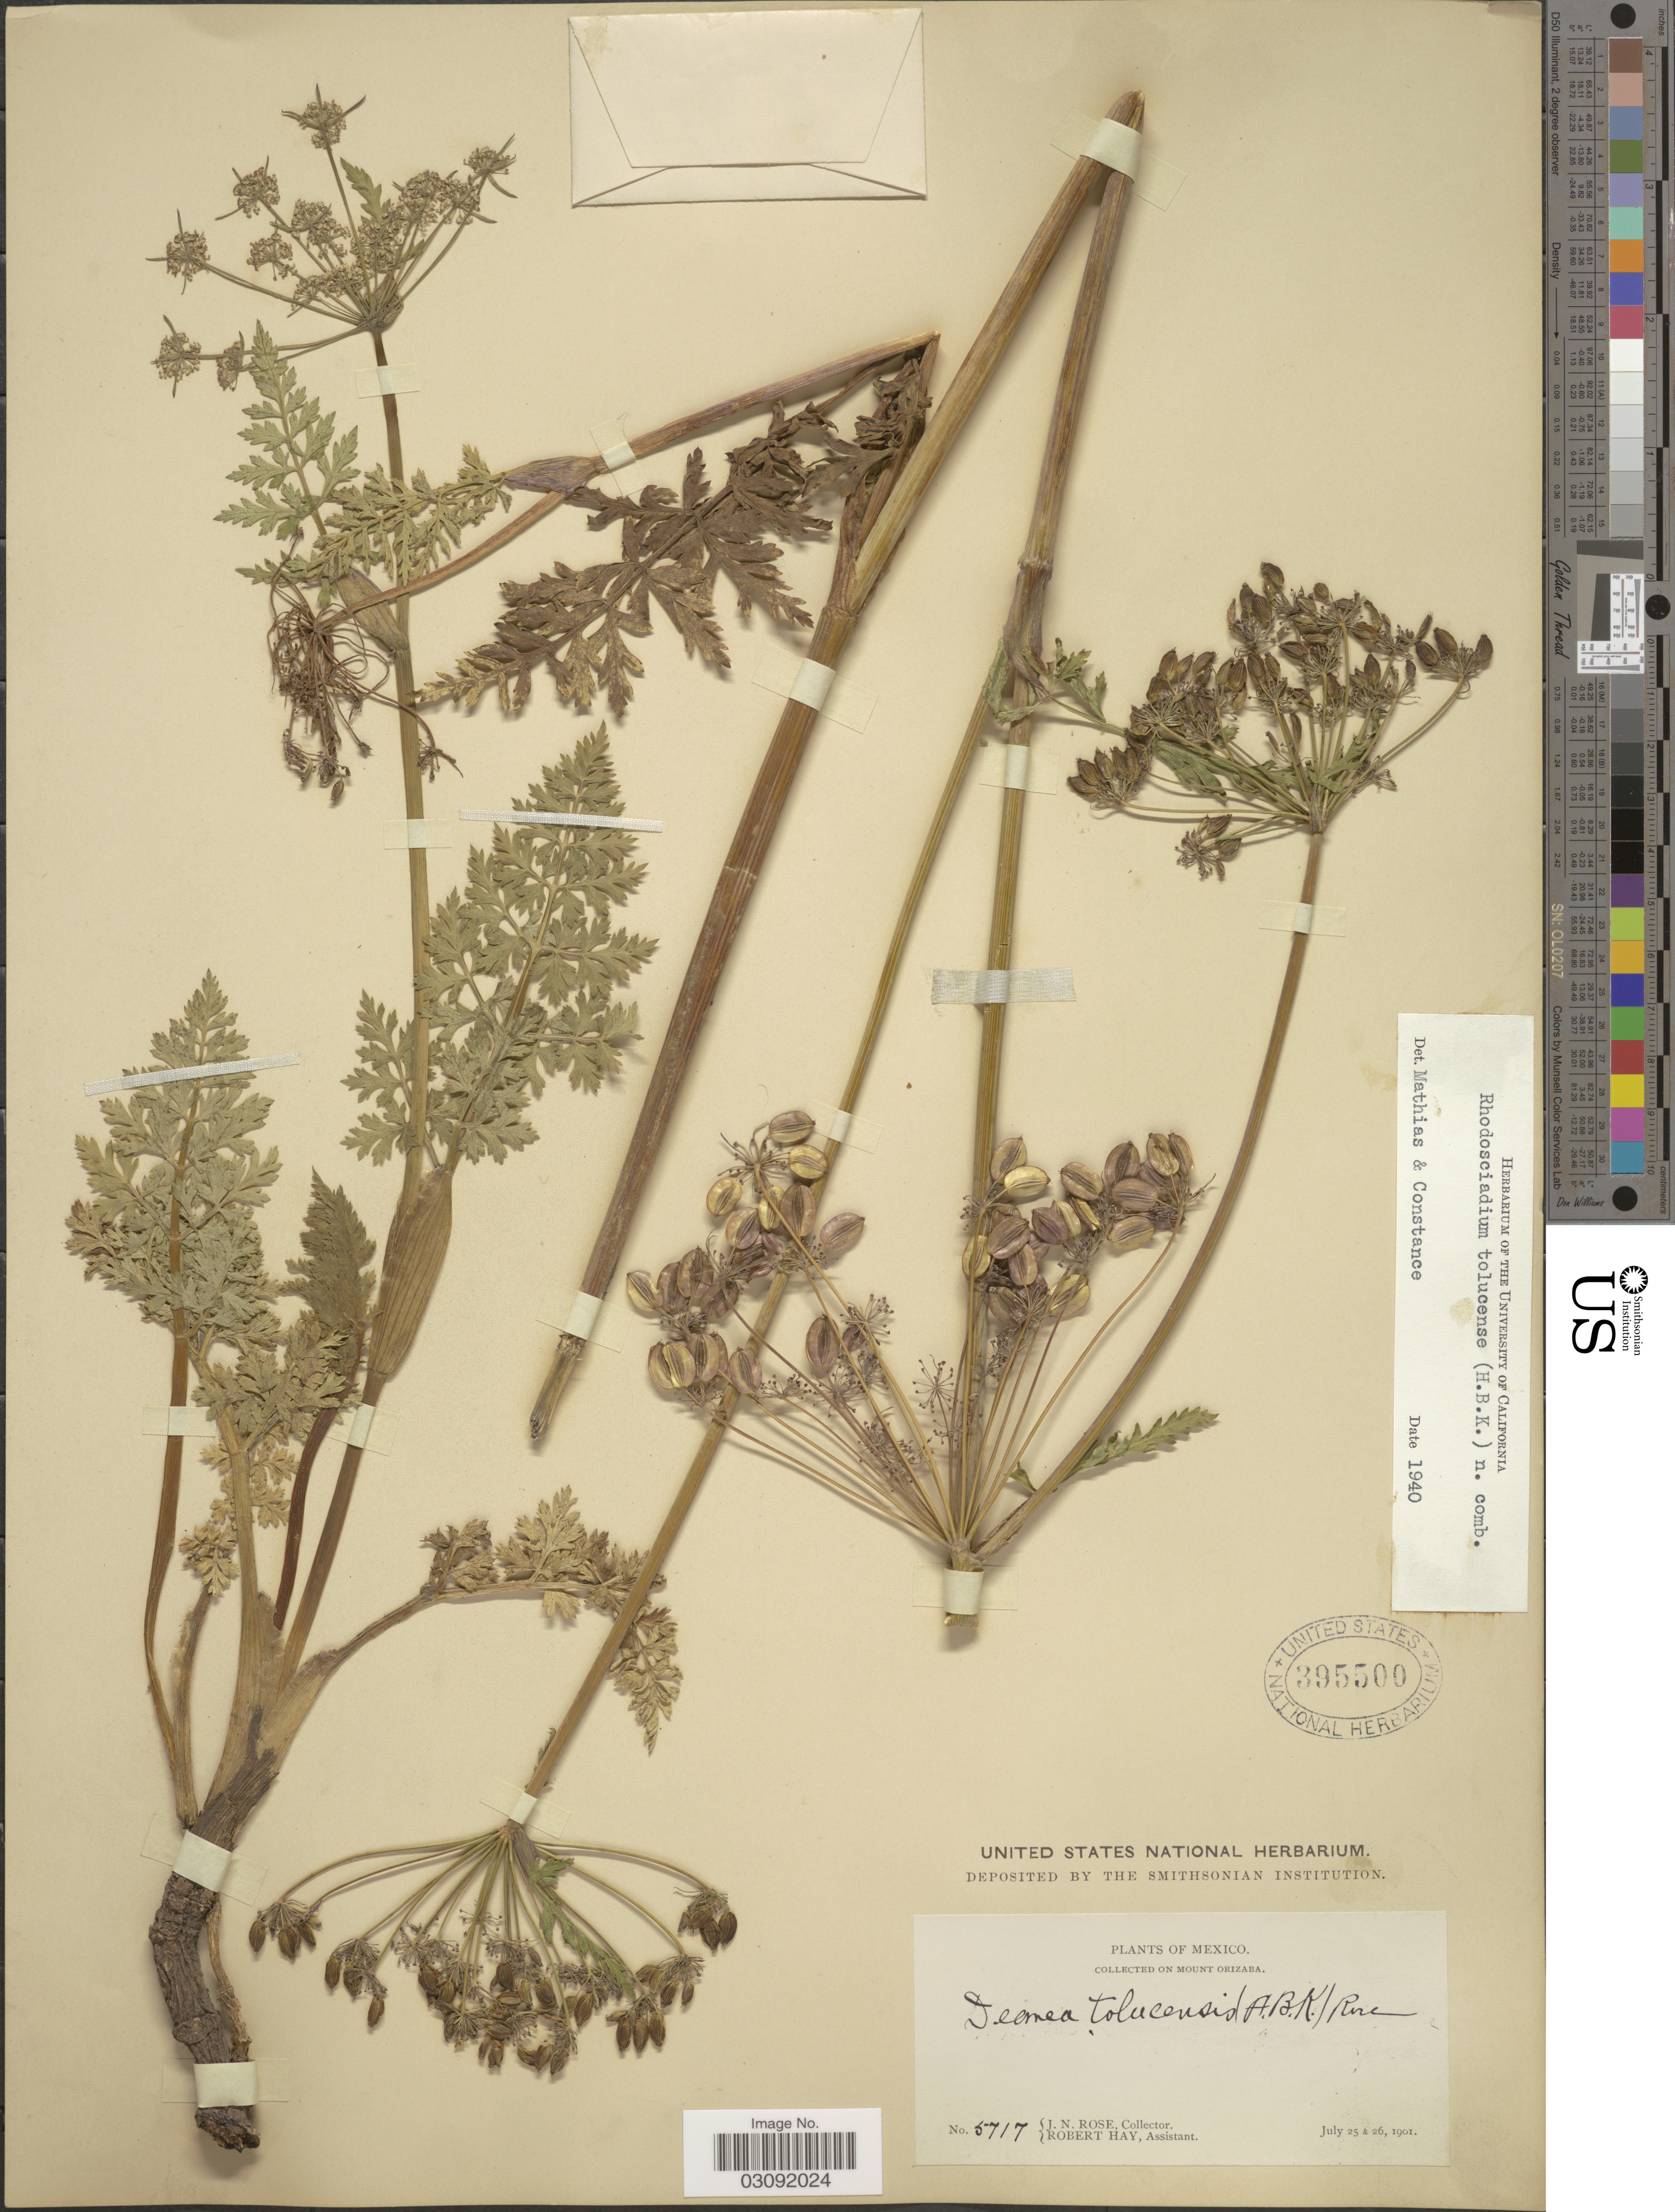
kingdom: Plantae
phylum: Tracheophyta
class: Magnoliopsida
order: Apiales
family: Apiaceae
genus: Rhodosciadium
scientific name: Rhodosciadium tolucense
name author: (Kunth) Mathias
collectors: J. N. Rose & R. Hay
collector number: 5717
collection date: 1901-07-25/1901-07-26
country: Mexico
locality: Mount Orizaba.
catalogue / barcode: US 395500